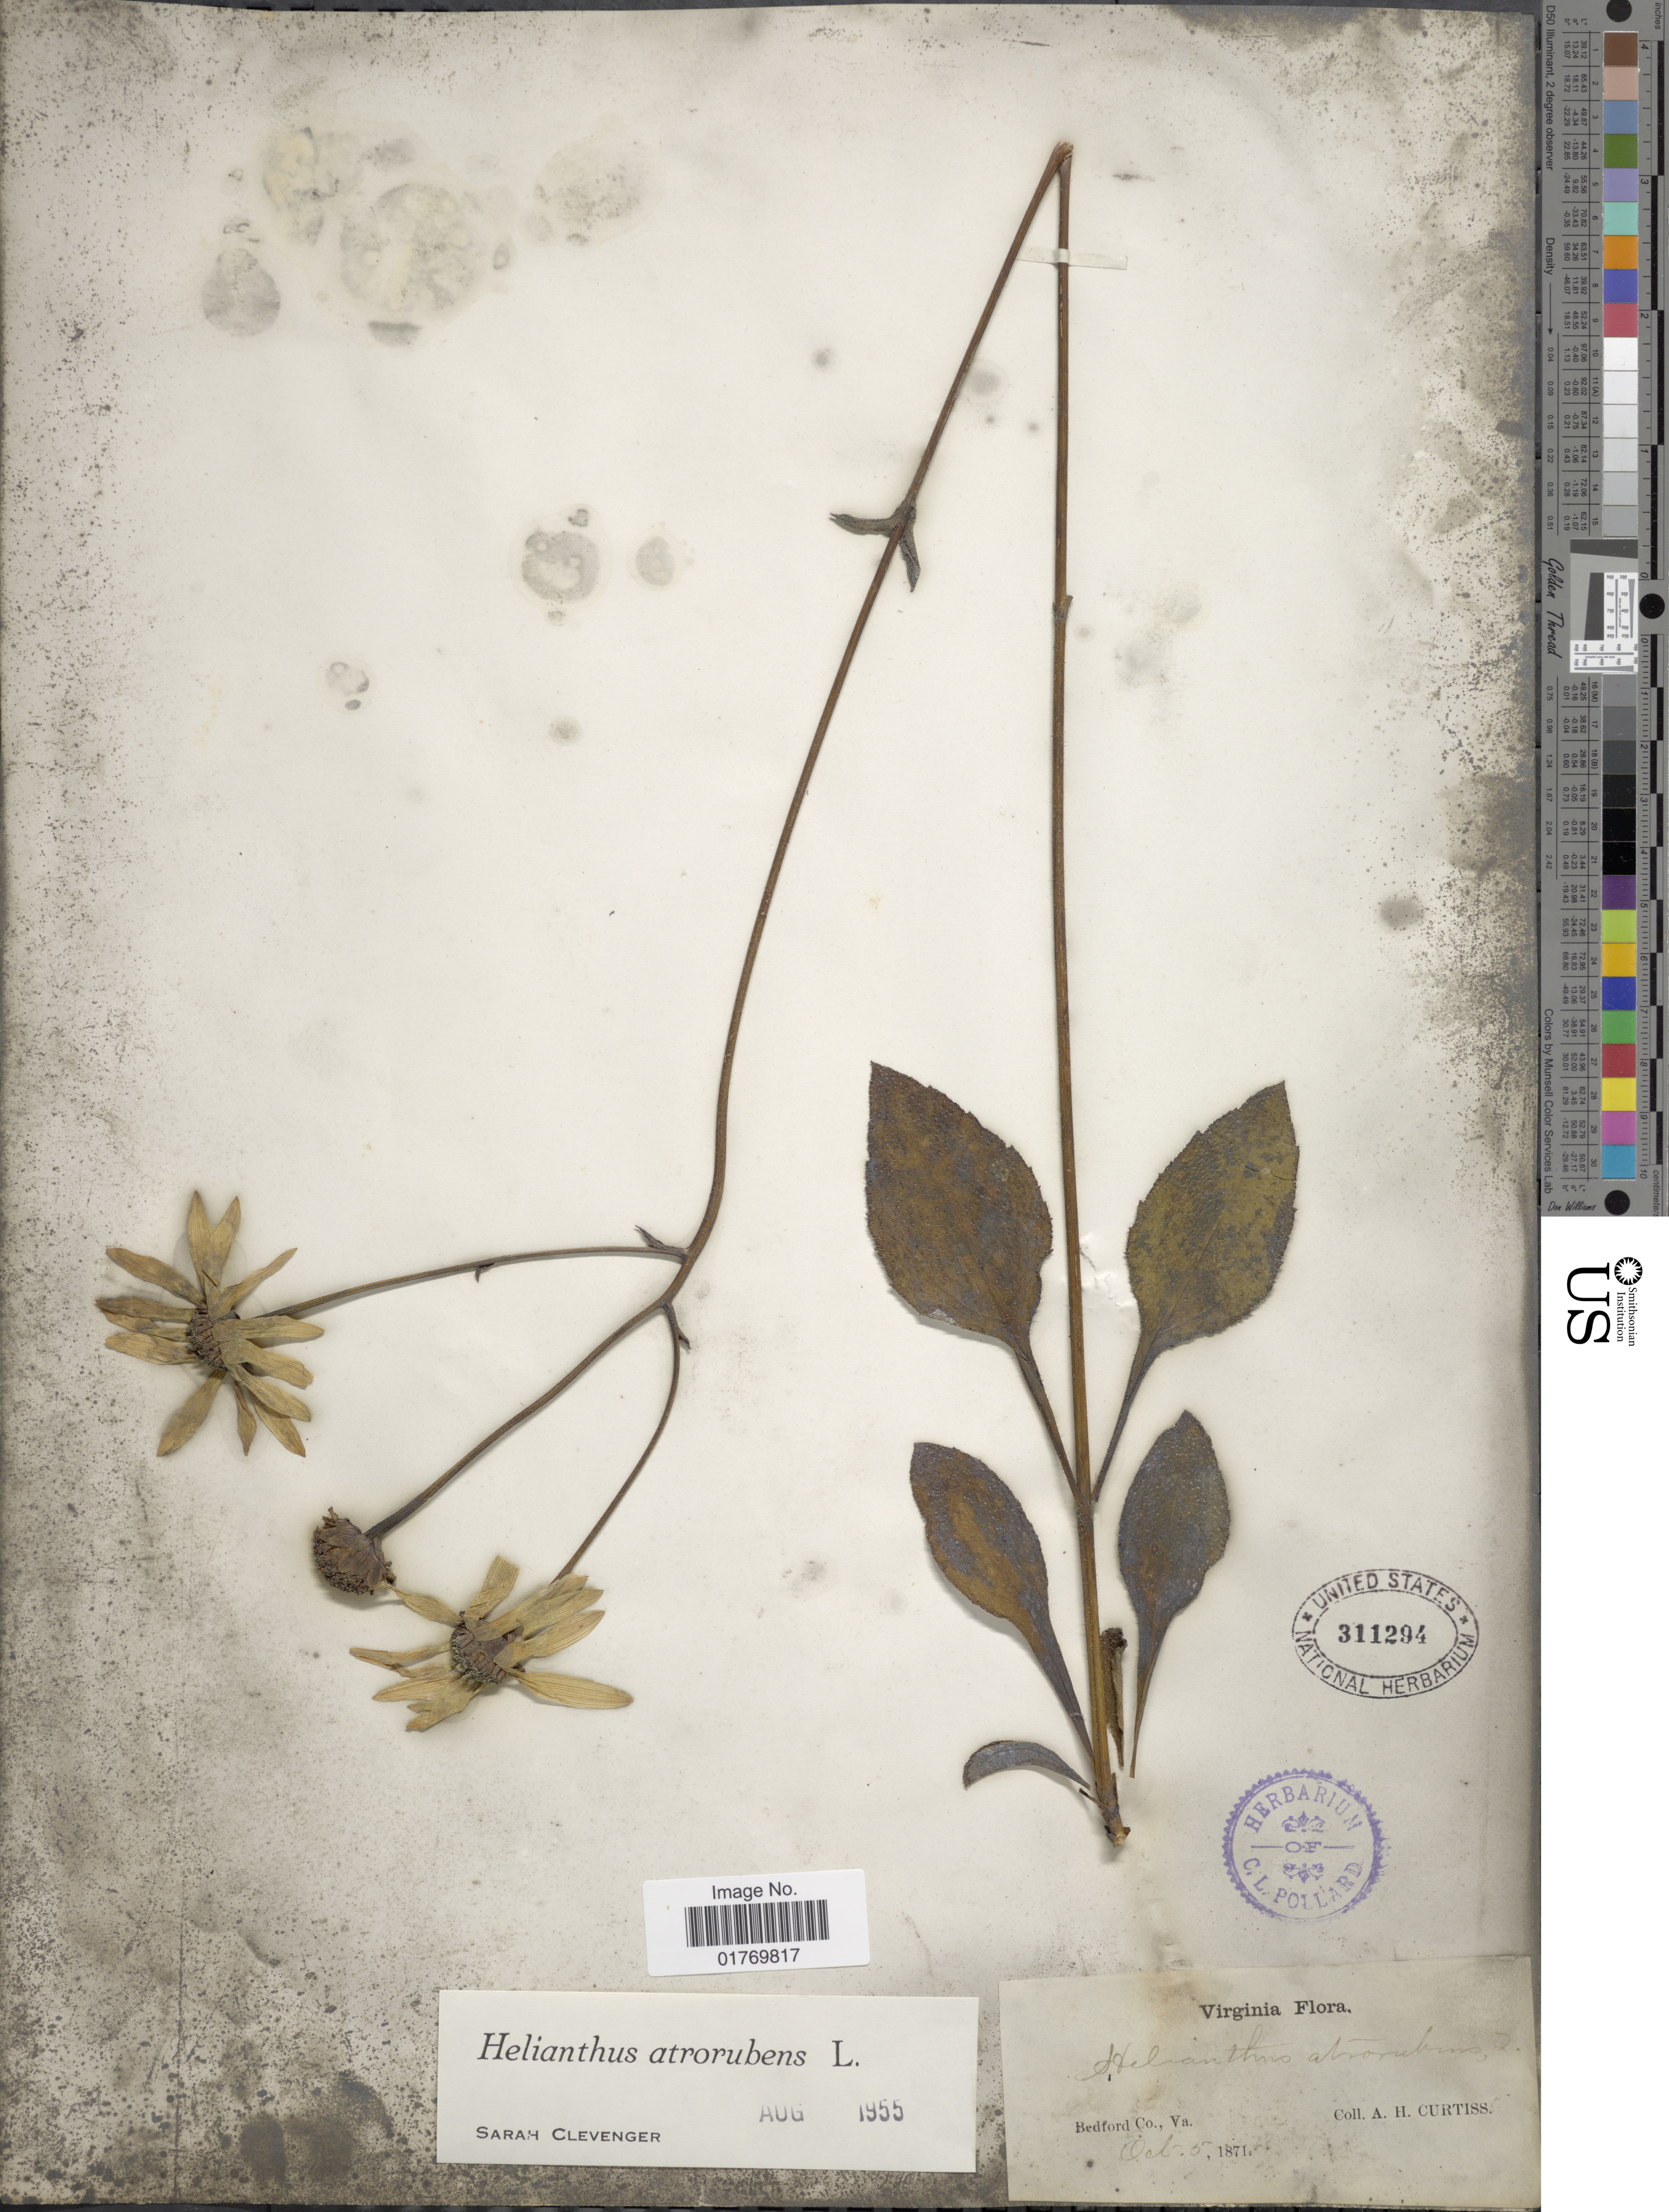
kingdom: Plantae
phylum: Tracheophyta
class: Magnoliopsida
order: Asterales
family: Asteraceae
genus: Helianthus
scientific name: Helianthus atrorubens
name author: L.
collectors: A. H. Curtiss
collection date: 1871-10-05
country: United States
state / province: Virginia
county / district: Bedford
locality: Bedford Co.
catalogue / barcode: US 311294